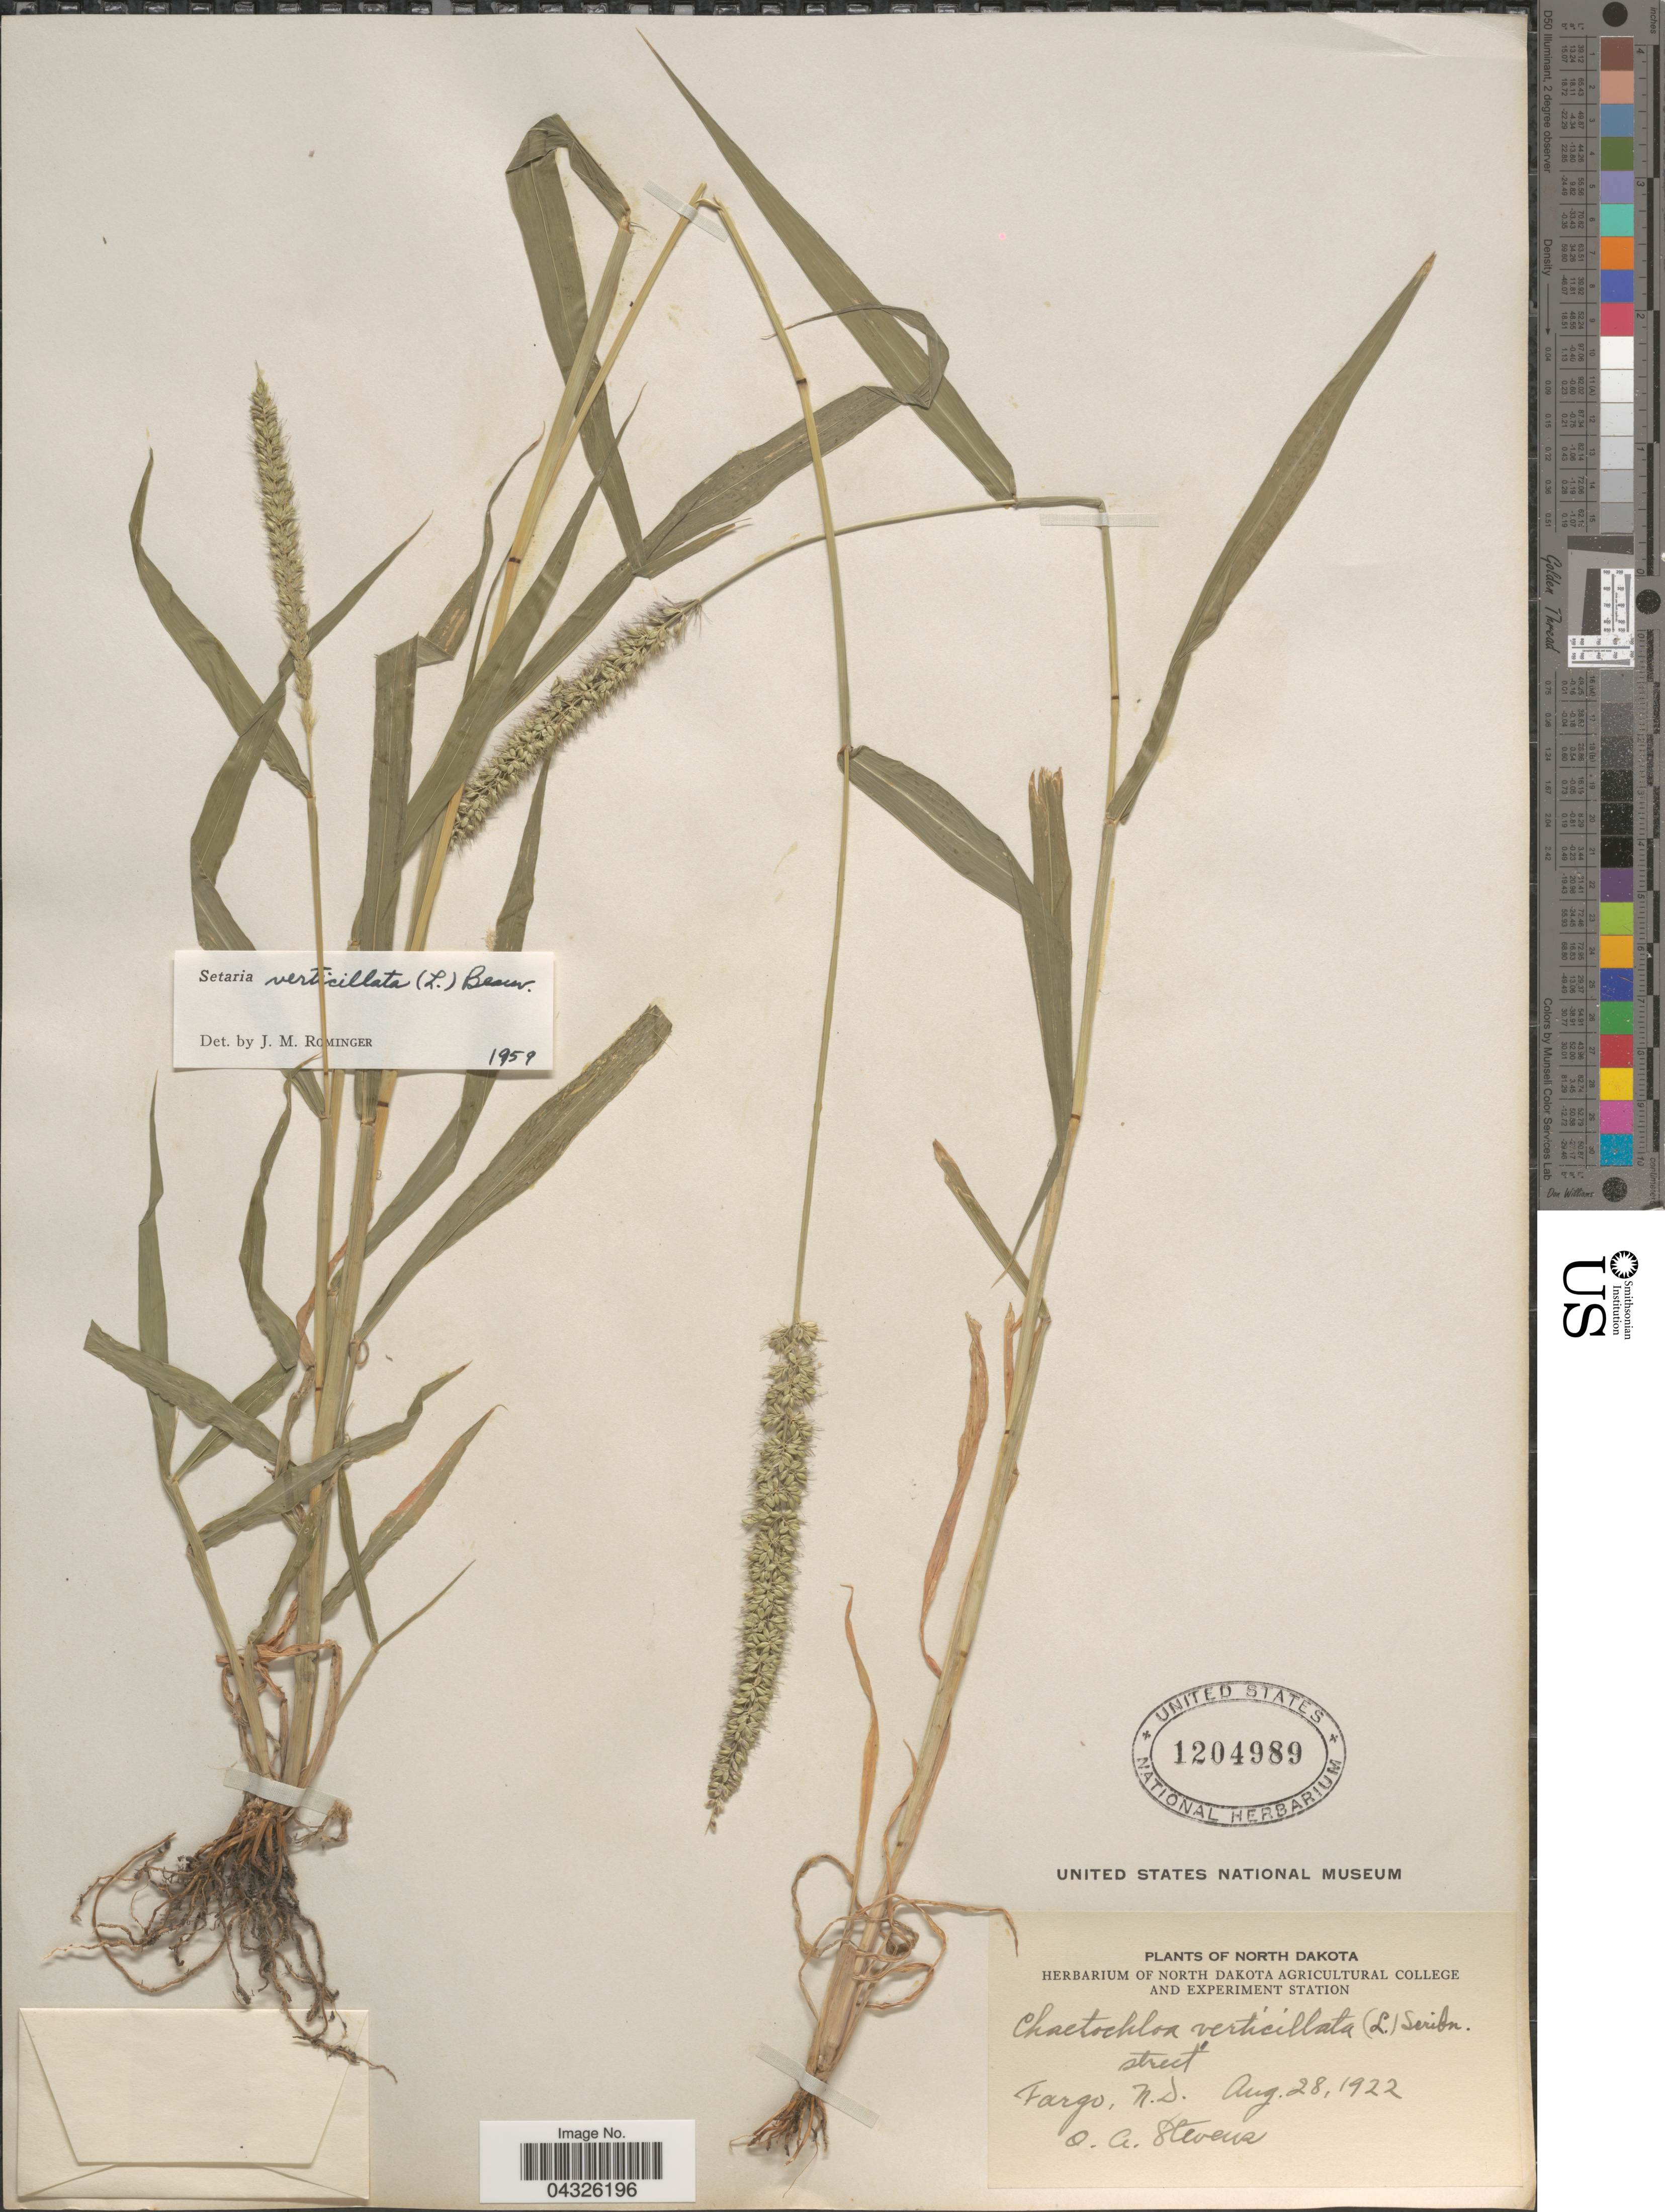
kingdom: Plantae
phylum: Tracheophyta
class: Liliopsida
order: Poales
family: Poaceae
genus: Setaria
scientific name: Setaria verticillata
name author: (L.) P. Beauv.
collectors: O. A. Stevens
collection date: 1922-08-28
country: United States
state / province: North Dakota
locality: Fargo.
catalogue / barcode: US 1204989